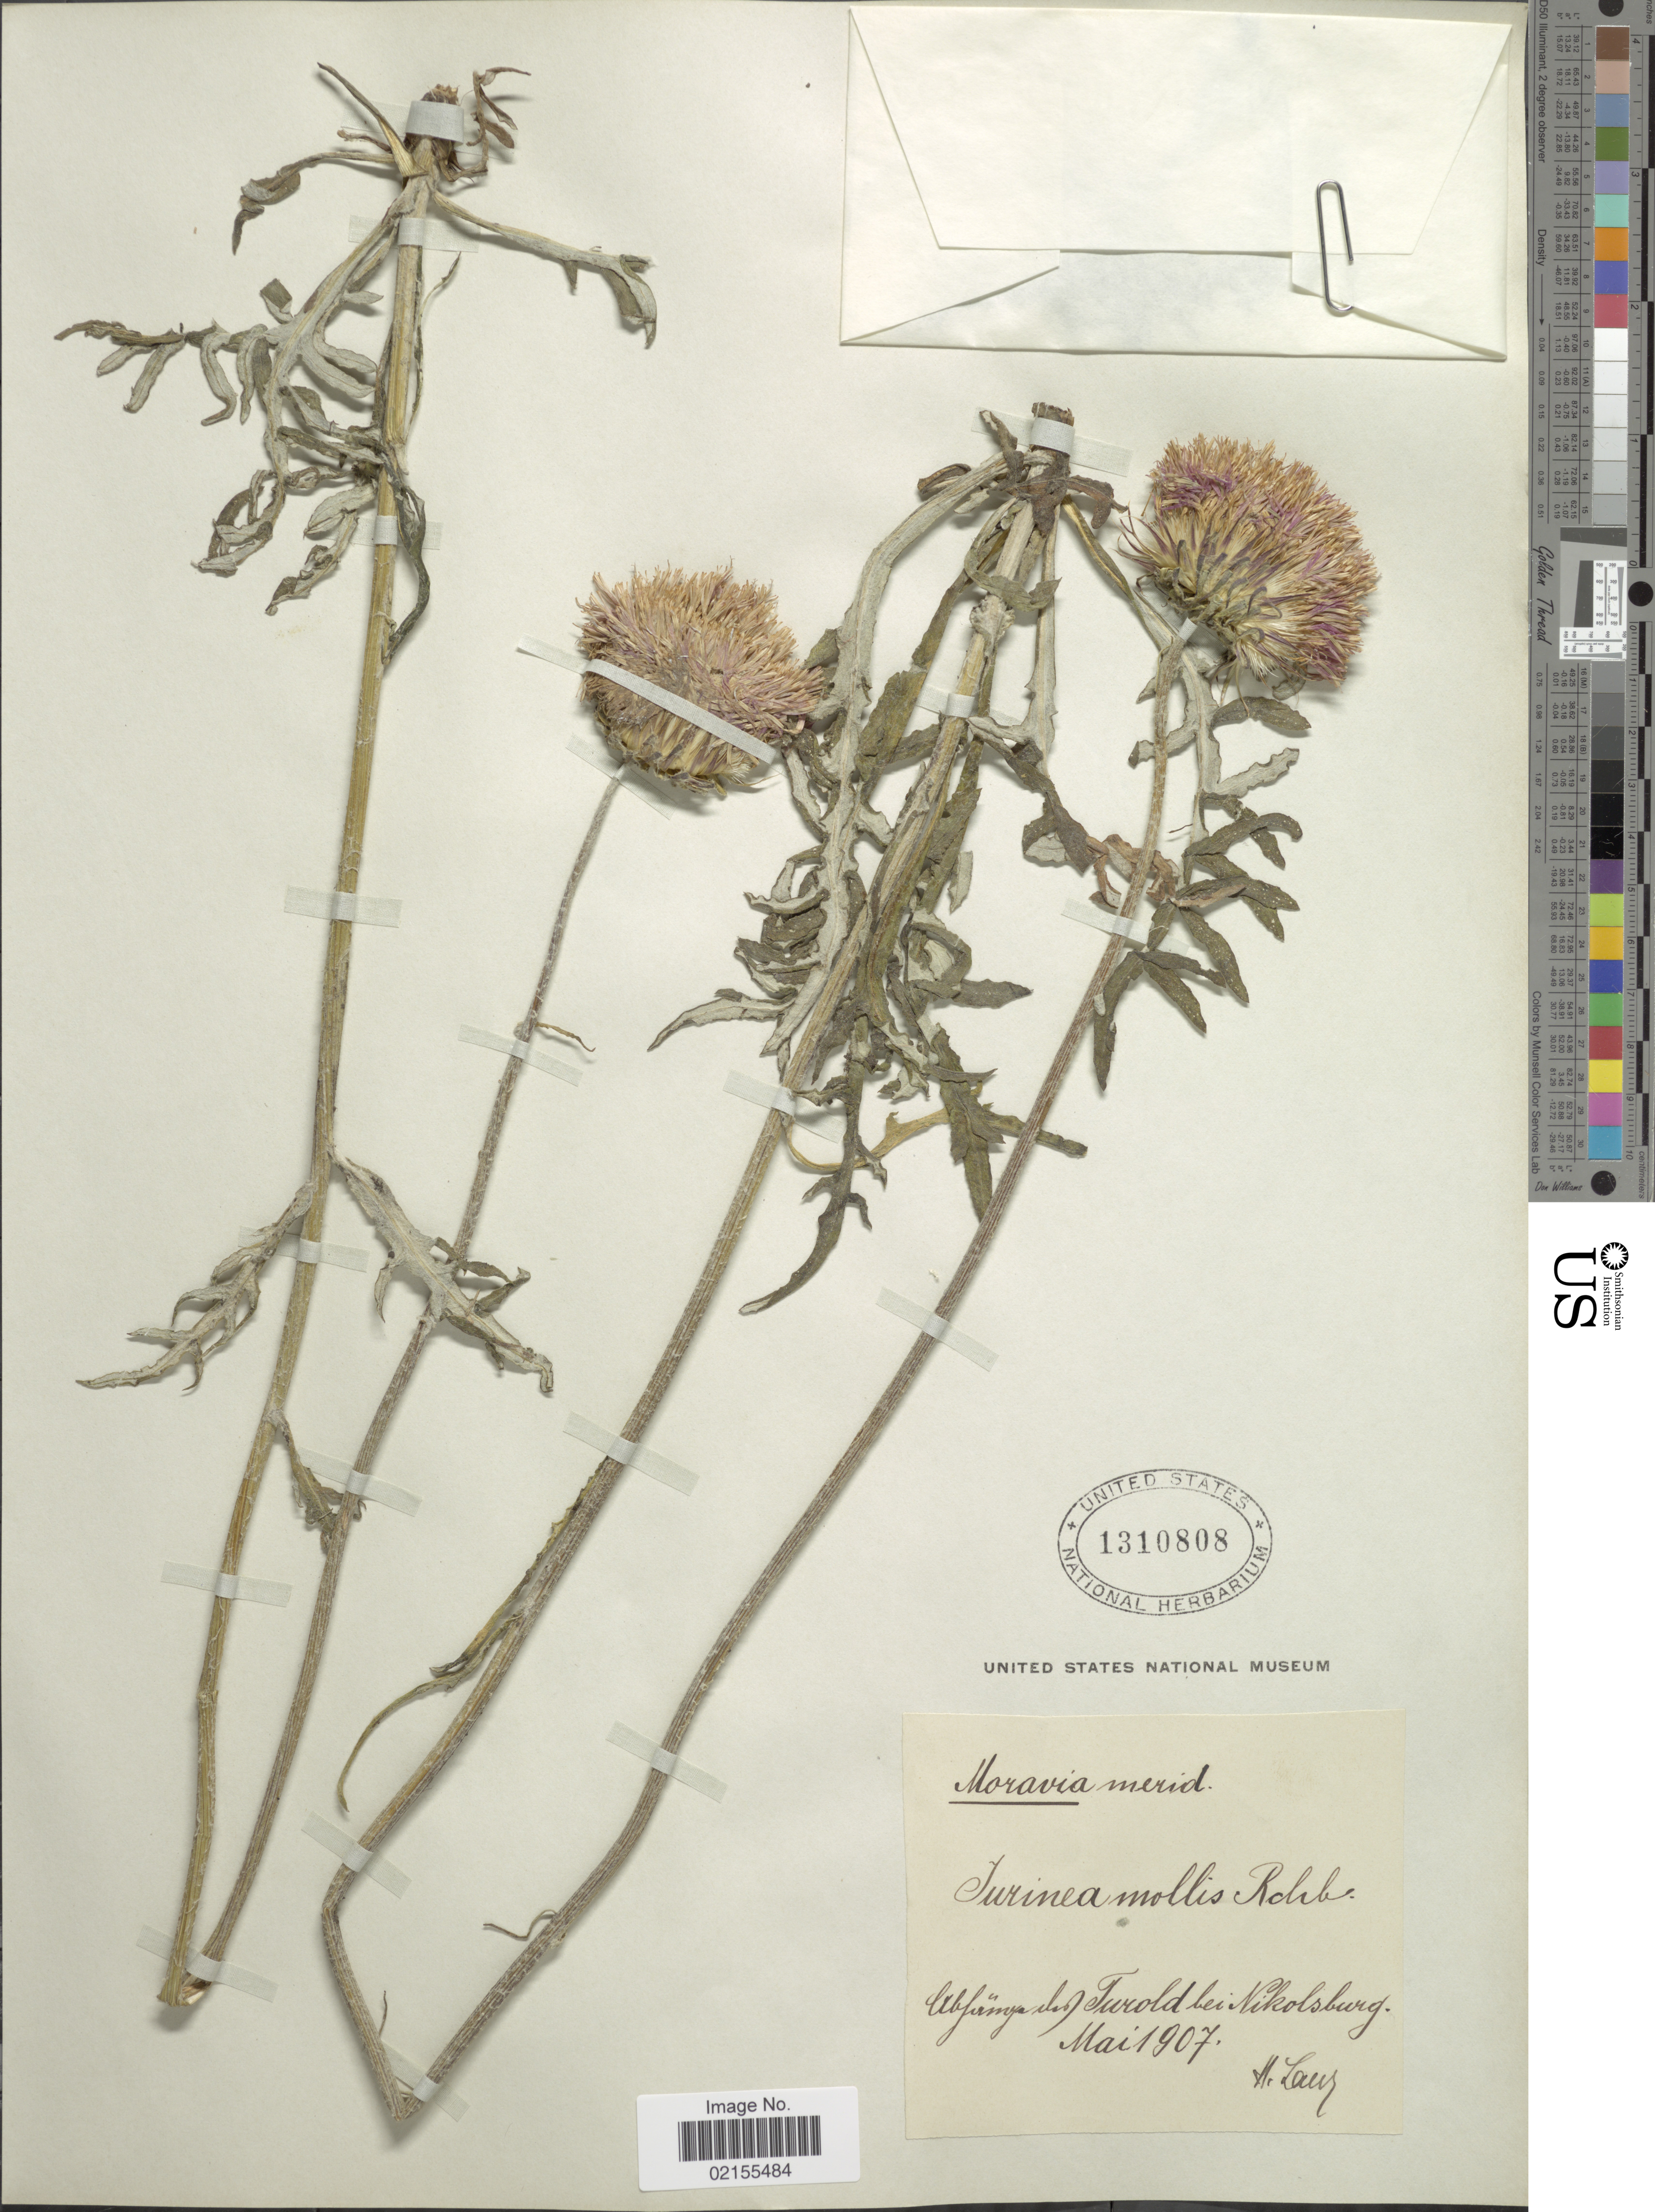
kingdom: Plantae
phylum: Tracheophyta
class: Magnoliopsida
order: Asterales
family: Asteraceae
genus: Jurinea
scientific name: Jurinea mollis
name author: Rchb.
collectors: H. Laus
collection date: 1907-05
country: Czechia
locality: Moravia merid., Abfirmya dist Furold bei Nikolsburg [interpreted]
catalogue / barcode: US 1310808